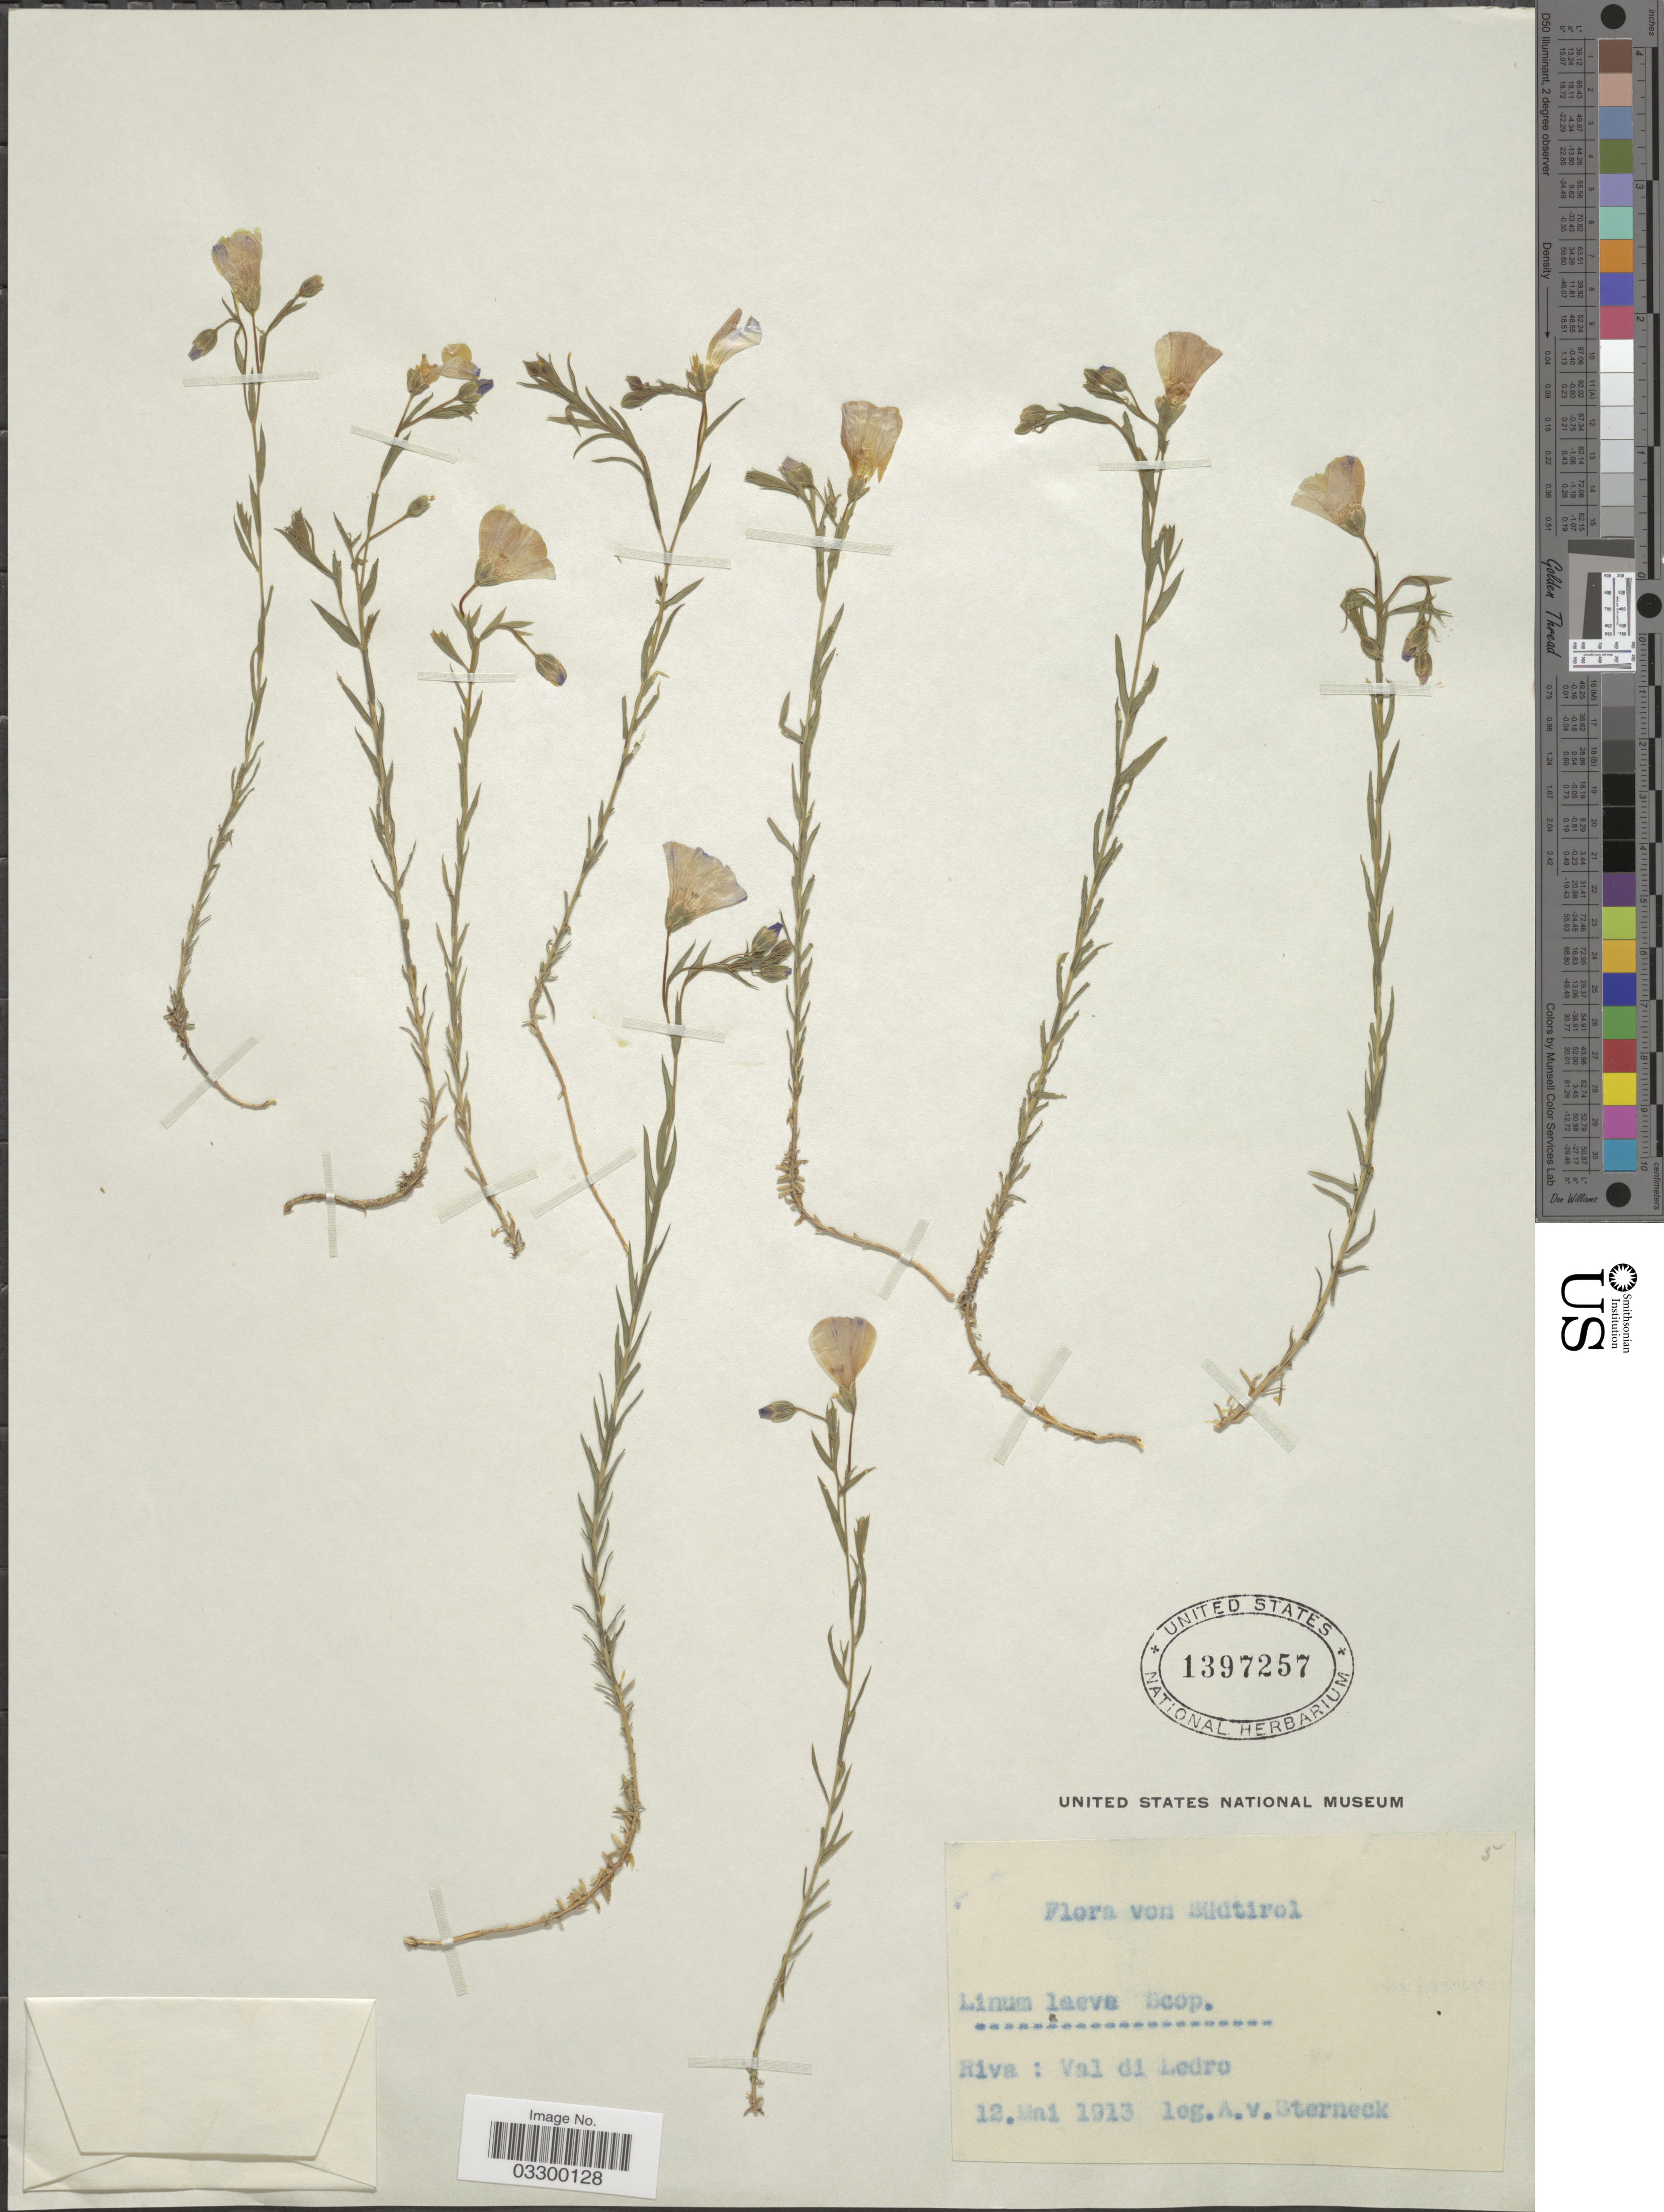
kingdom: Plantae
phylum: Tracheophyta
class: Magnoliopsida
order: Malpighiales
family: Linaceae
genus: Linum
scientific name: Linum laeve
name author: Scop.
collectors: A. Sterneck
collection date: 1913-05-12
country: Italy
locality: Südtirol. Riva: Val di Ledro.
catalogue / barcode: US 1397257